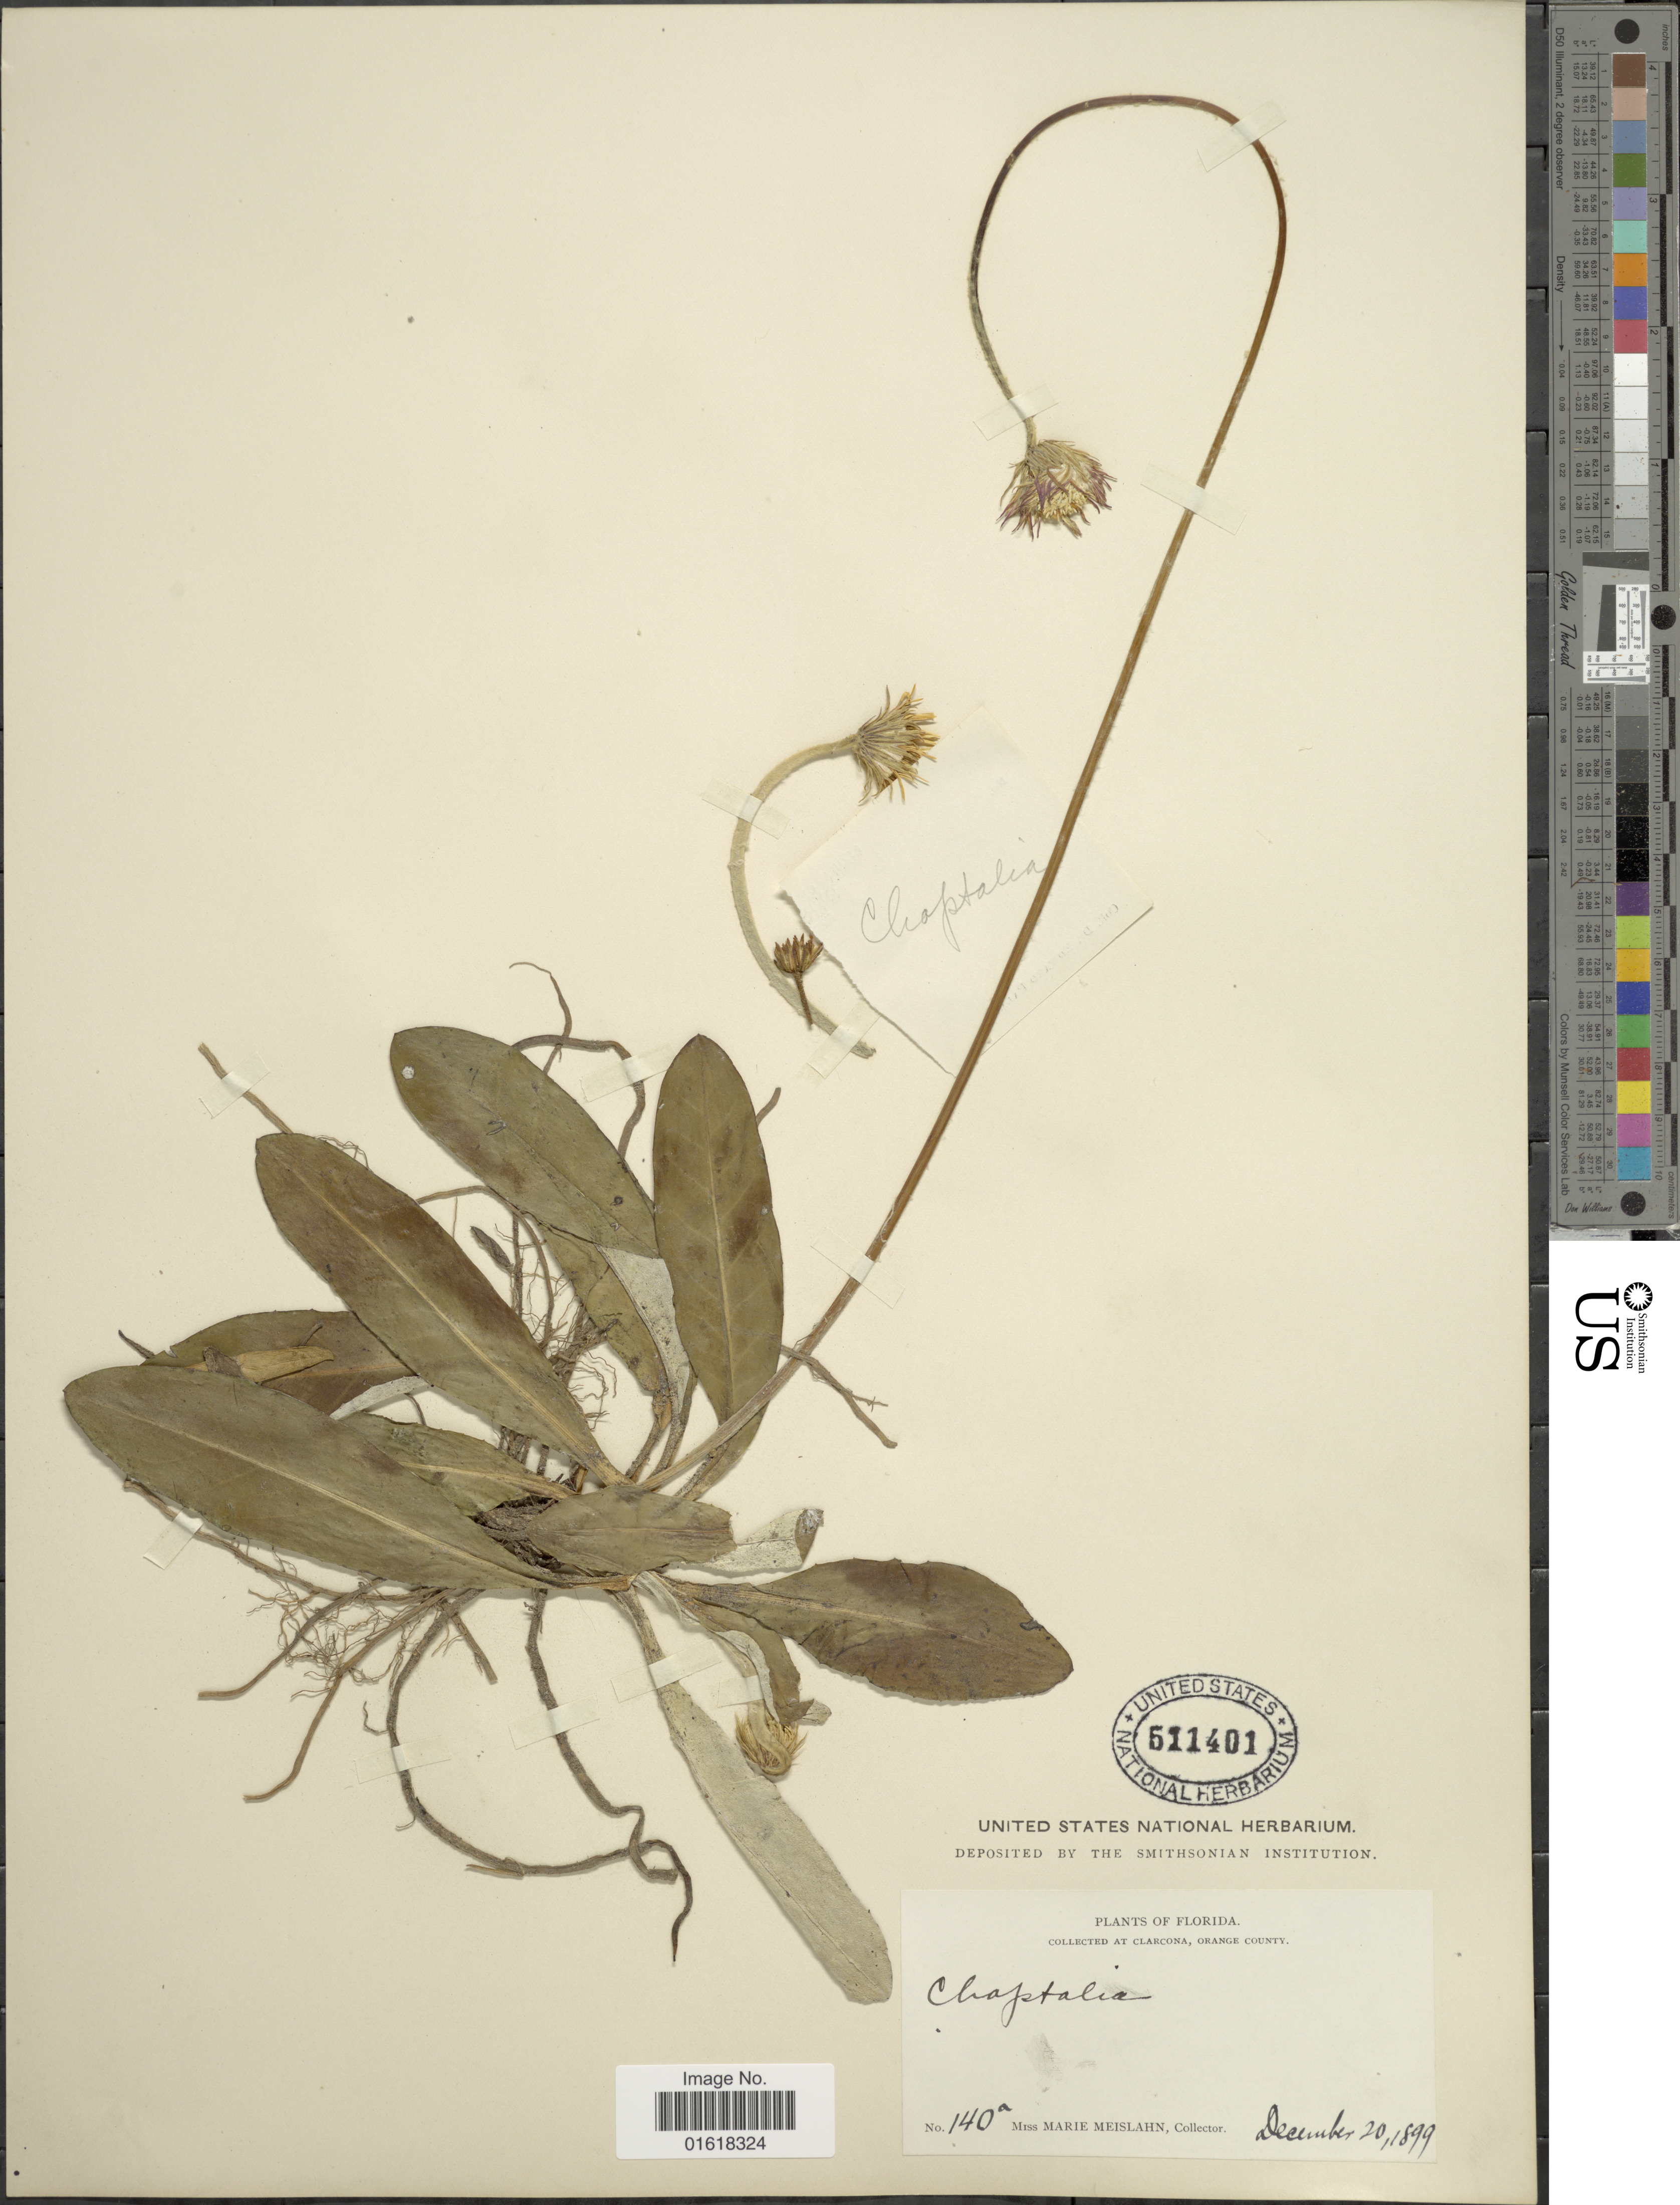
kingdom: Plantae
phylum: Tracheophyta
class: Magnoliopsida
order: Asterales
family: Asteraceae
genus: Chaptalia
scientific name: Chaptalia tomentosa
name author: Vent.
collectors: M. Meislahn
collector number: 140a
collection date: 1899-12-20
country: United States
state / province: Florida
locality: Clarcona, Orange County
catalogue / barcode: US 511401